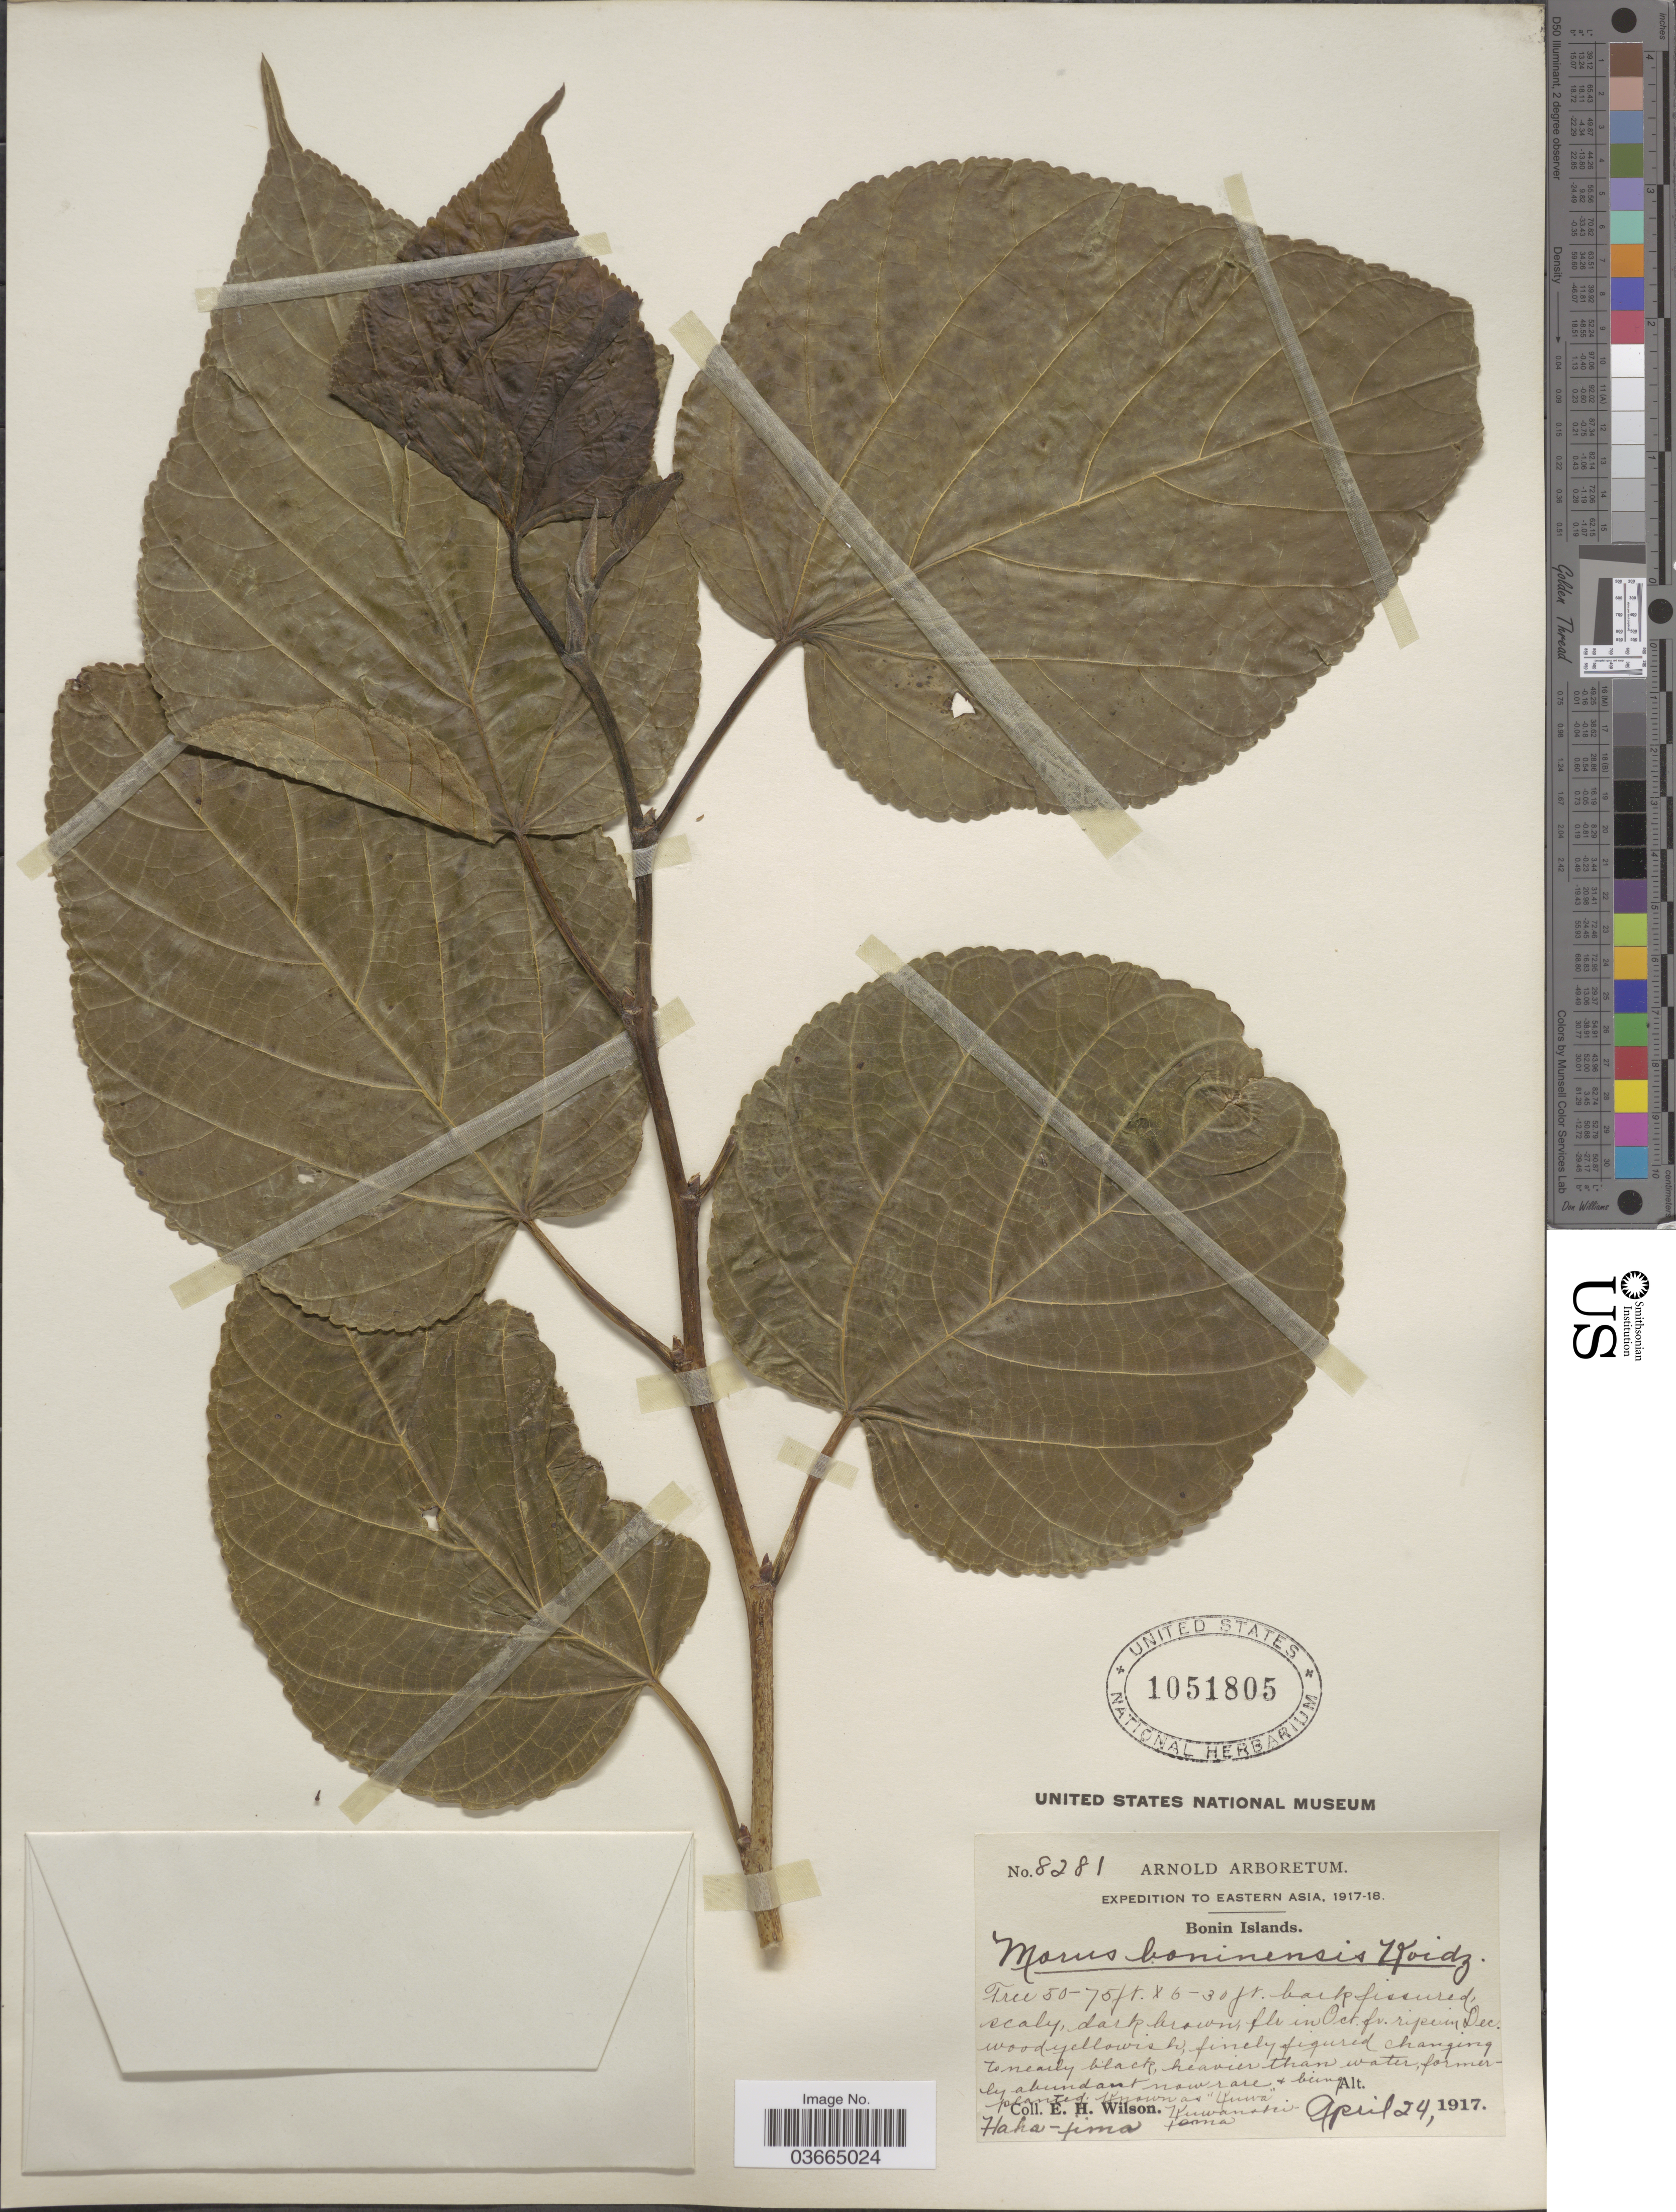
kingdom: Plantae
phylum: Tracheophyta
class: Magnoliopsida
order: Rosales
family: Moraceae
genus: Morus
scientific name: Morus boninensis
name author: Koidz.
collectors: E. Wilson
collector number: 8281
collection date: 1917-04-24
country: Japan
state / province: Tokyo, Federal City of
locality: Eastern Asia. Bonin Islands. Kuwanoki-gama*. Haha-jima.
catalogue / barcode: US 1051805